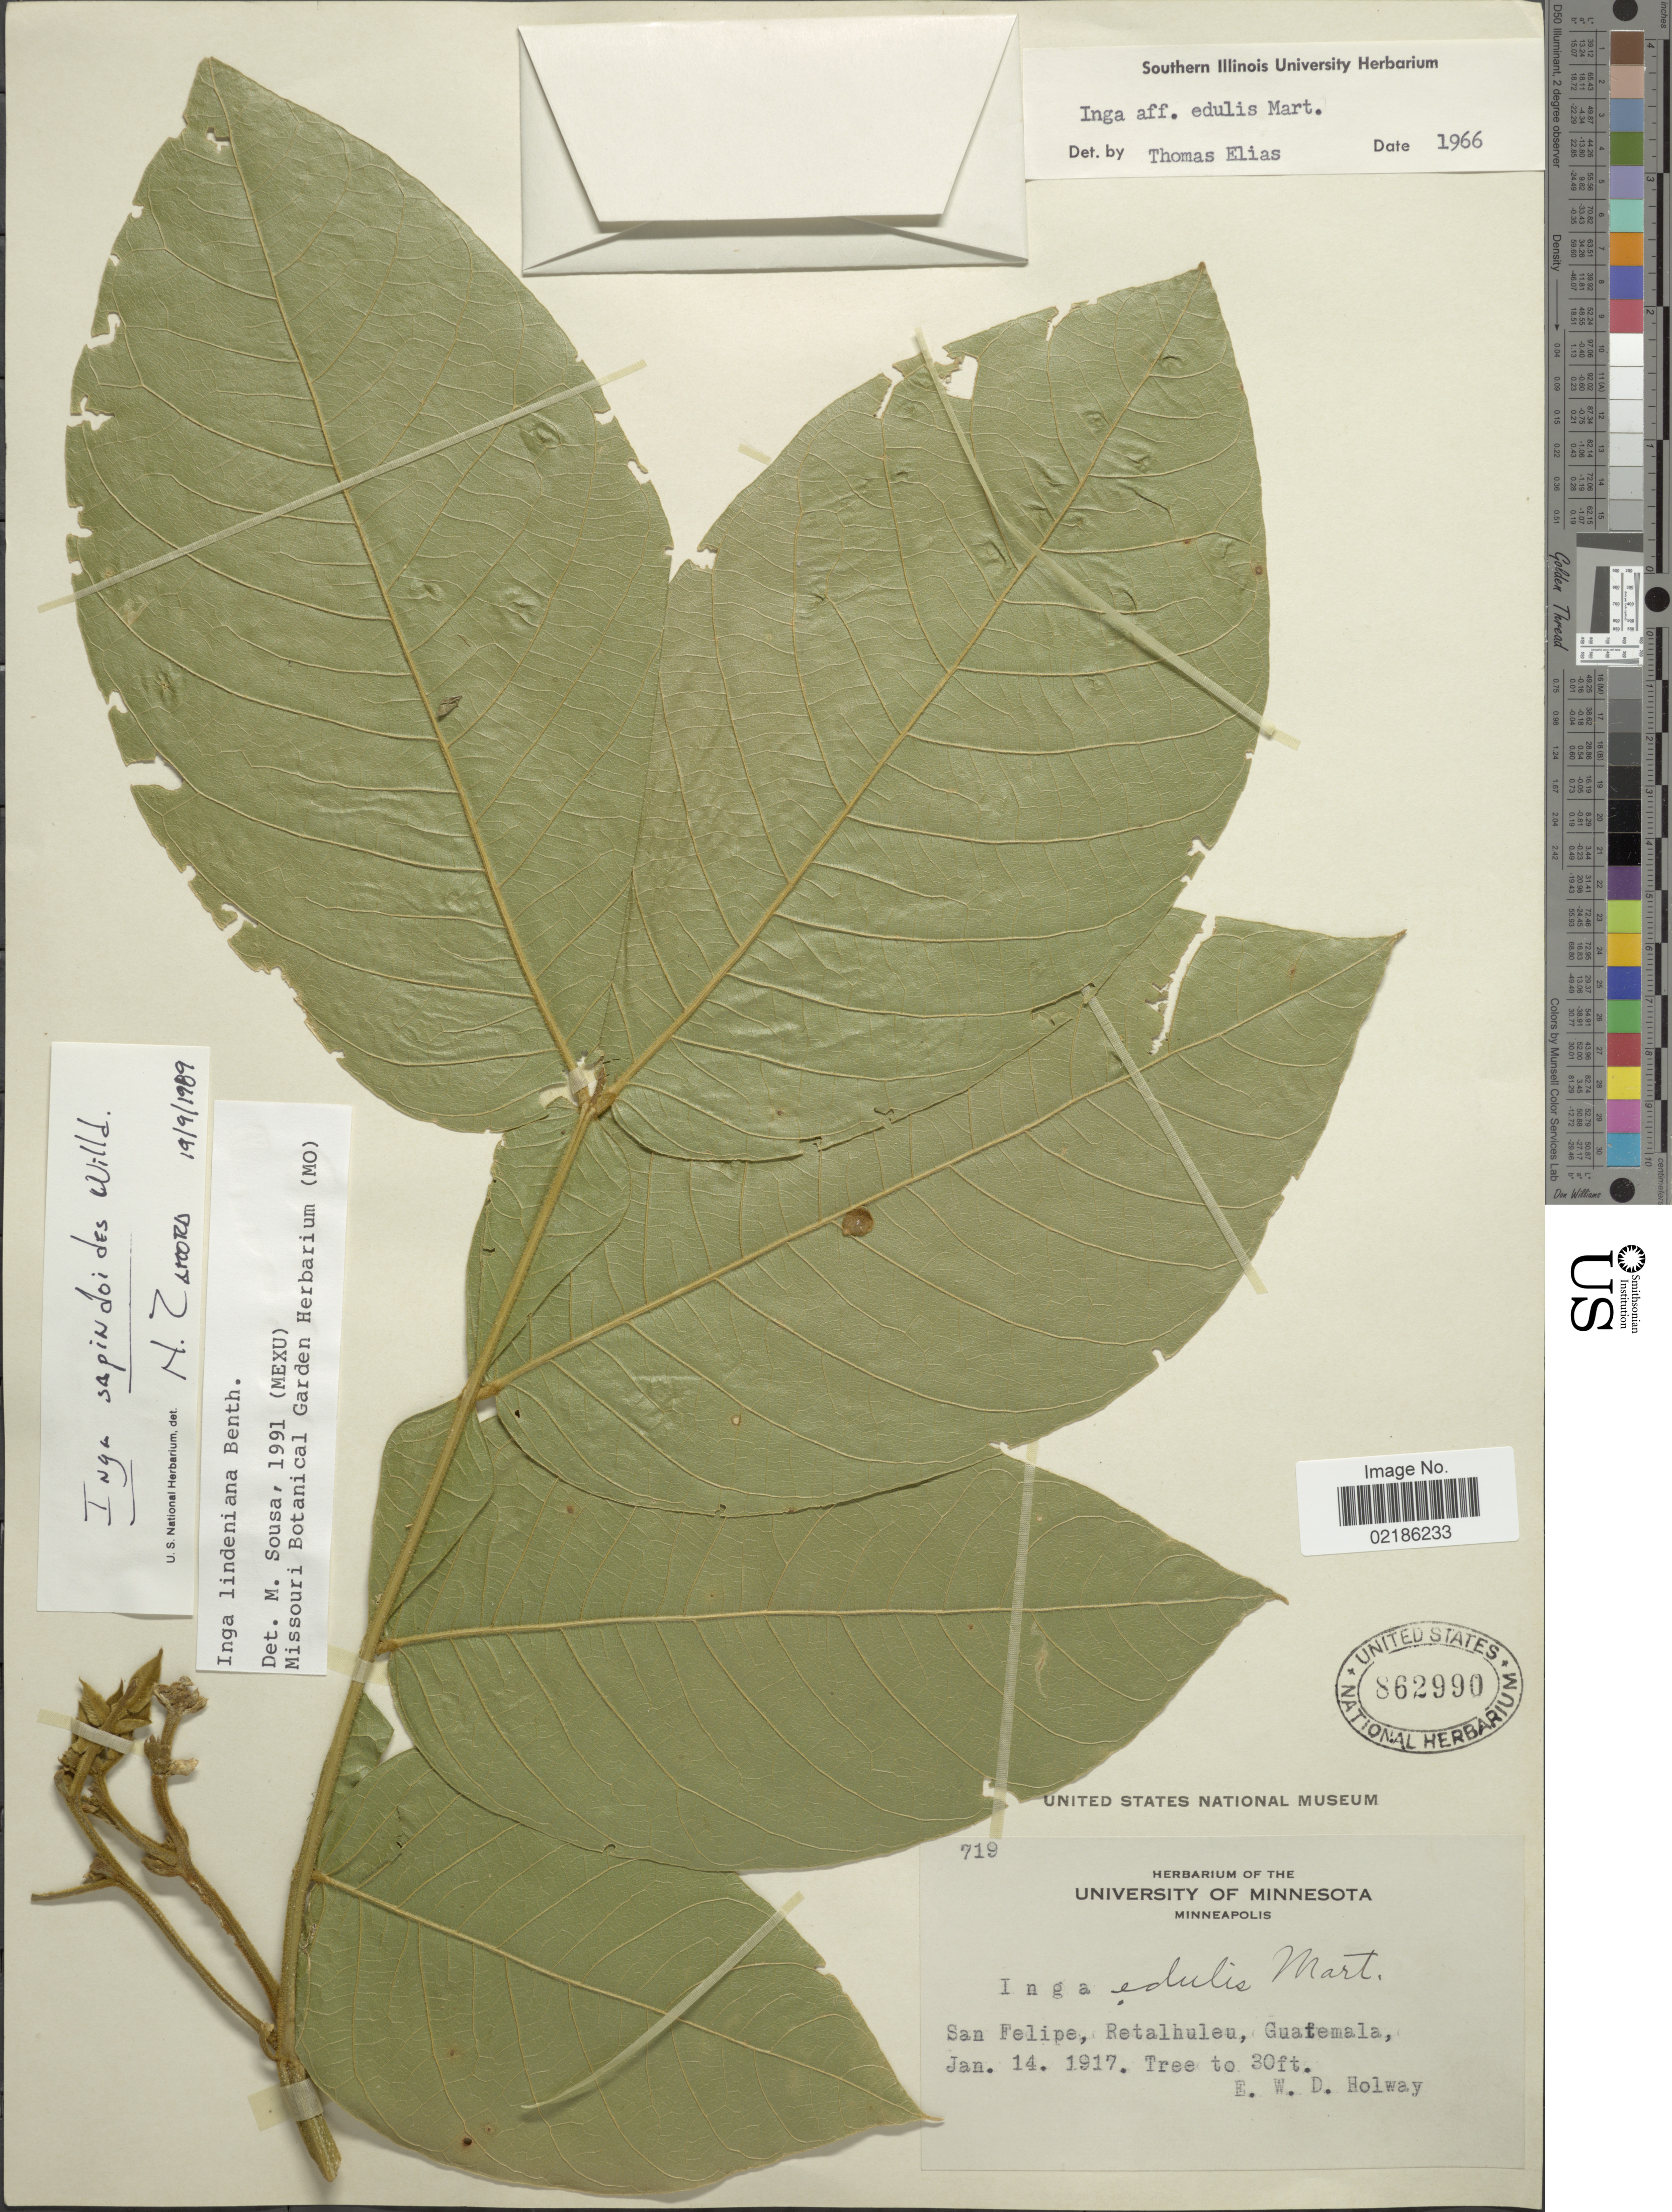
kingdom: Plantae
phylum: Tracheophyta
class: Magnoliopsida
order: Fabales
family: Fabaceae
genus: Inga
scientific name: Inga lindeniana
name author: Benth.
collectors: E. W. D. Holway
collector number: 719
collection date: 1917-01-14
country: Guatemala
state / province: Retalhuleu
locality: San Felipe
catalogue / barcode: US 862990